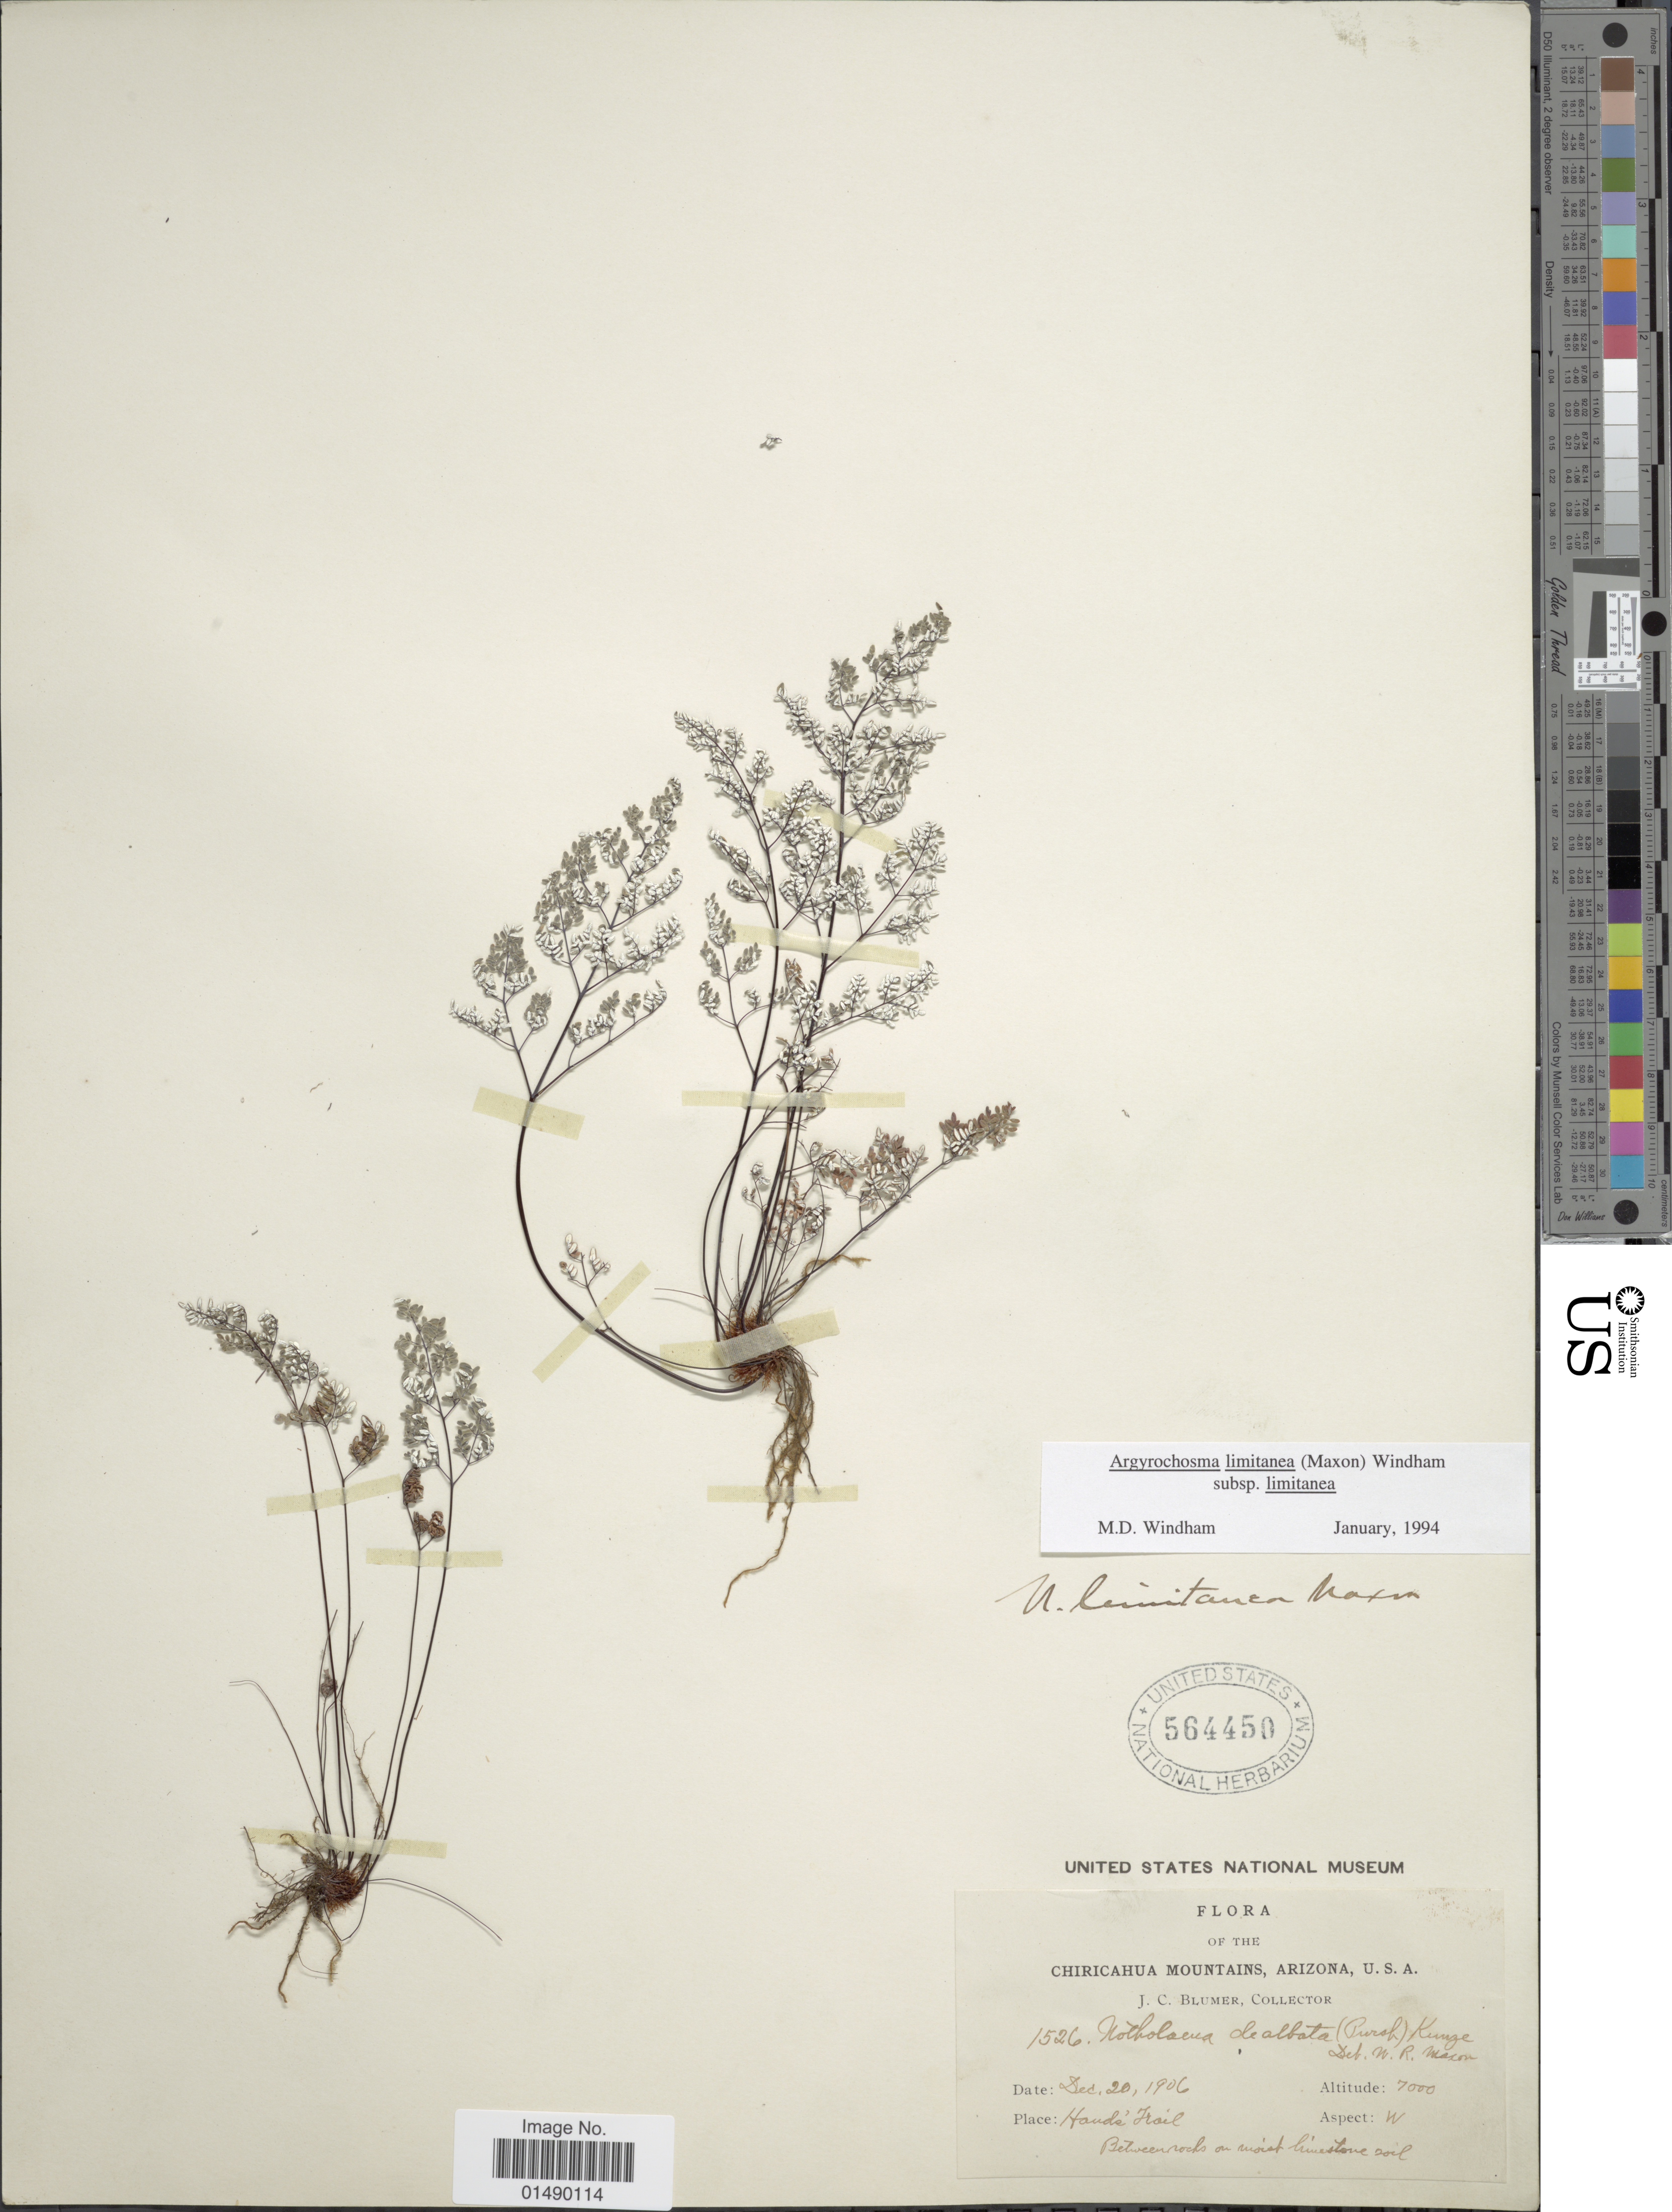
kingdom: Plantae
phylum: Tracheophyta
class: Polypodiopsida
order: Polypodiales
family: Pteridaceae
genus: Argyrochosma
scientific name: Argyrochosma limitanea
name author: (Maxon) Windham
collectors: J. C. Blumer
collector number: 1526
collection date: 1906-12-20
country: United States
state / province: Arizona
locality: Arizona, Chiricahua Mountains. Hauds' Trail.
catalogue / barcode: US 564450